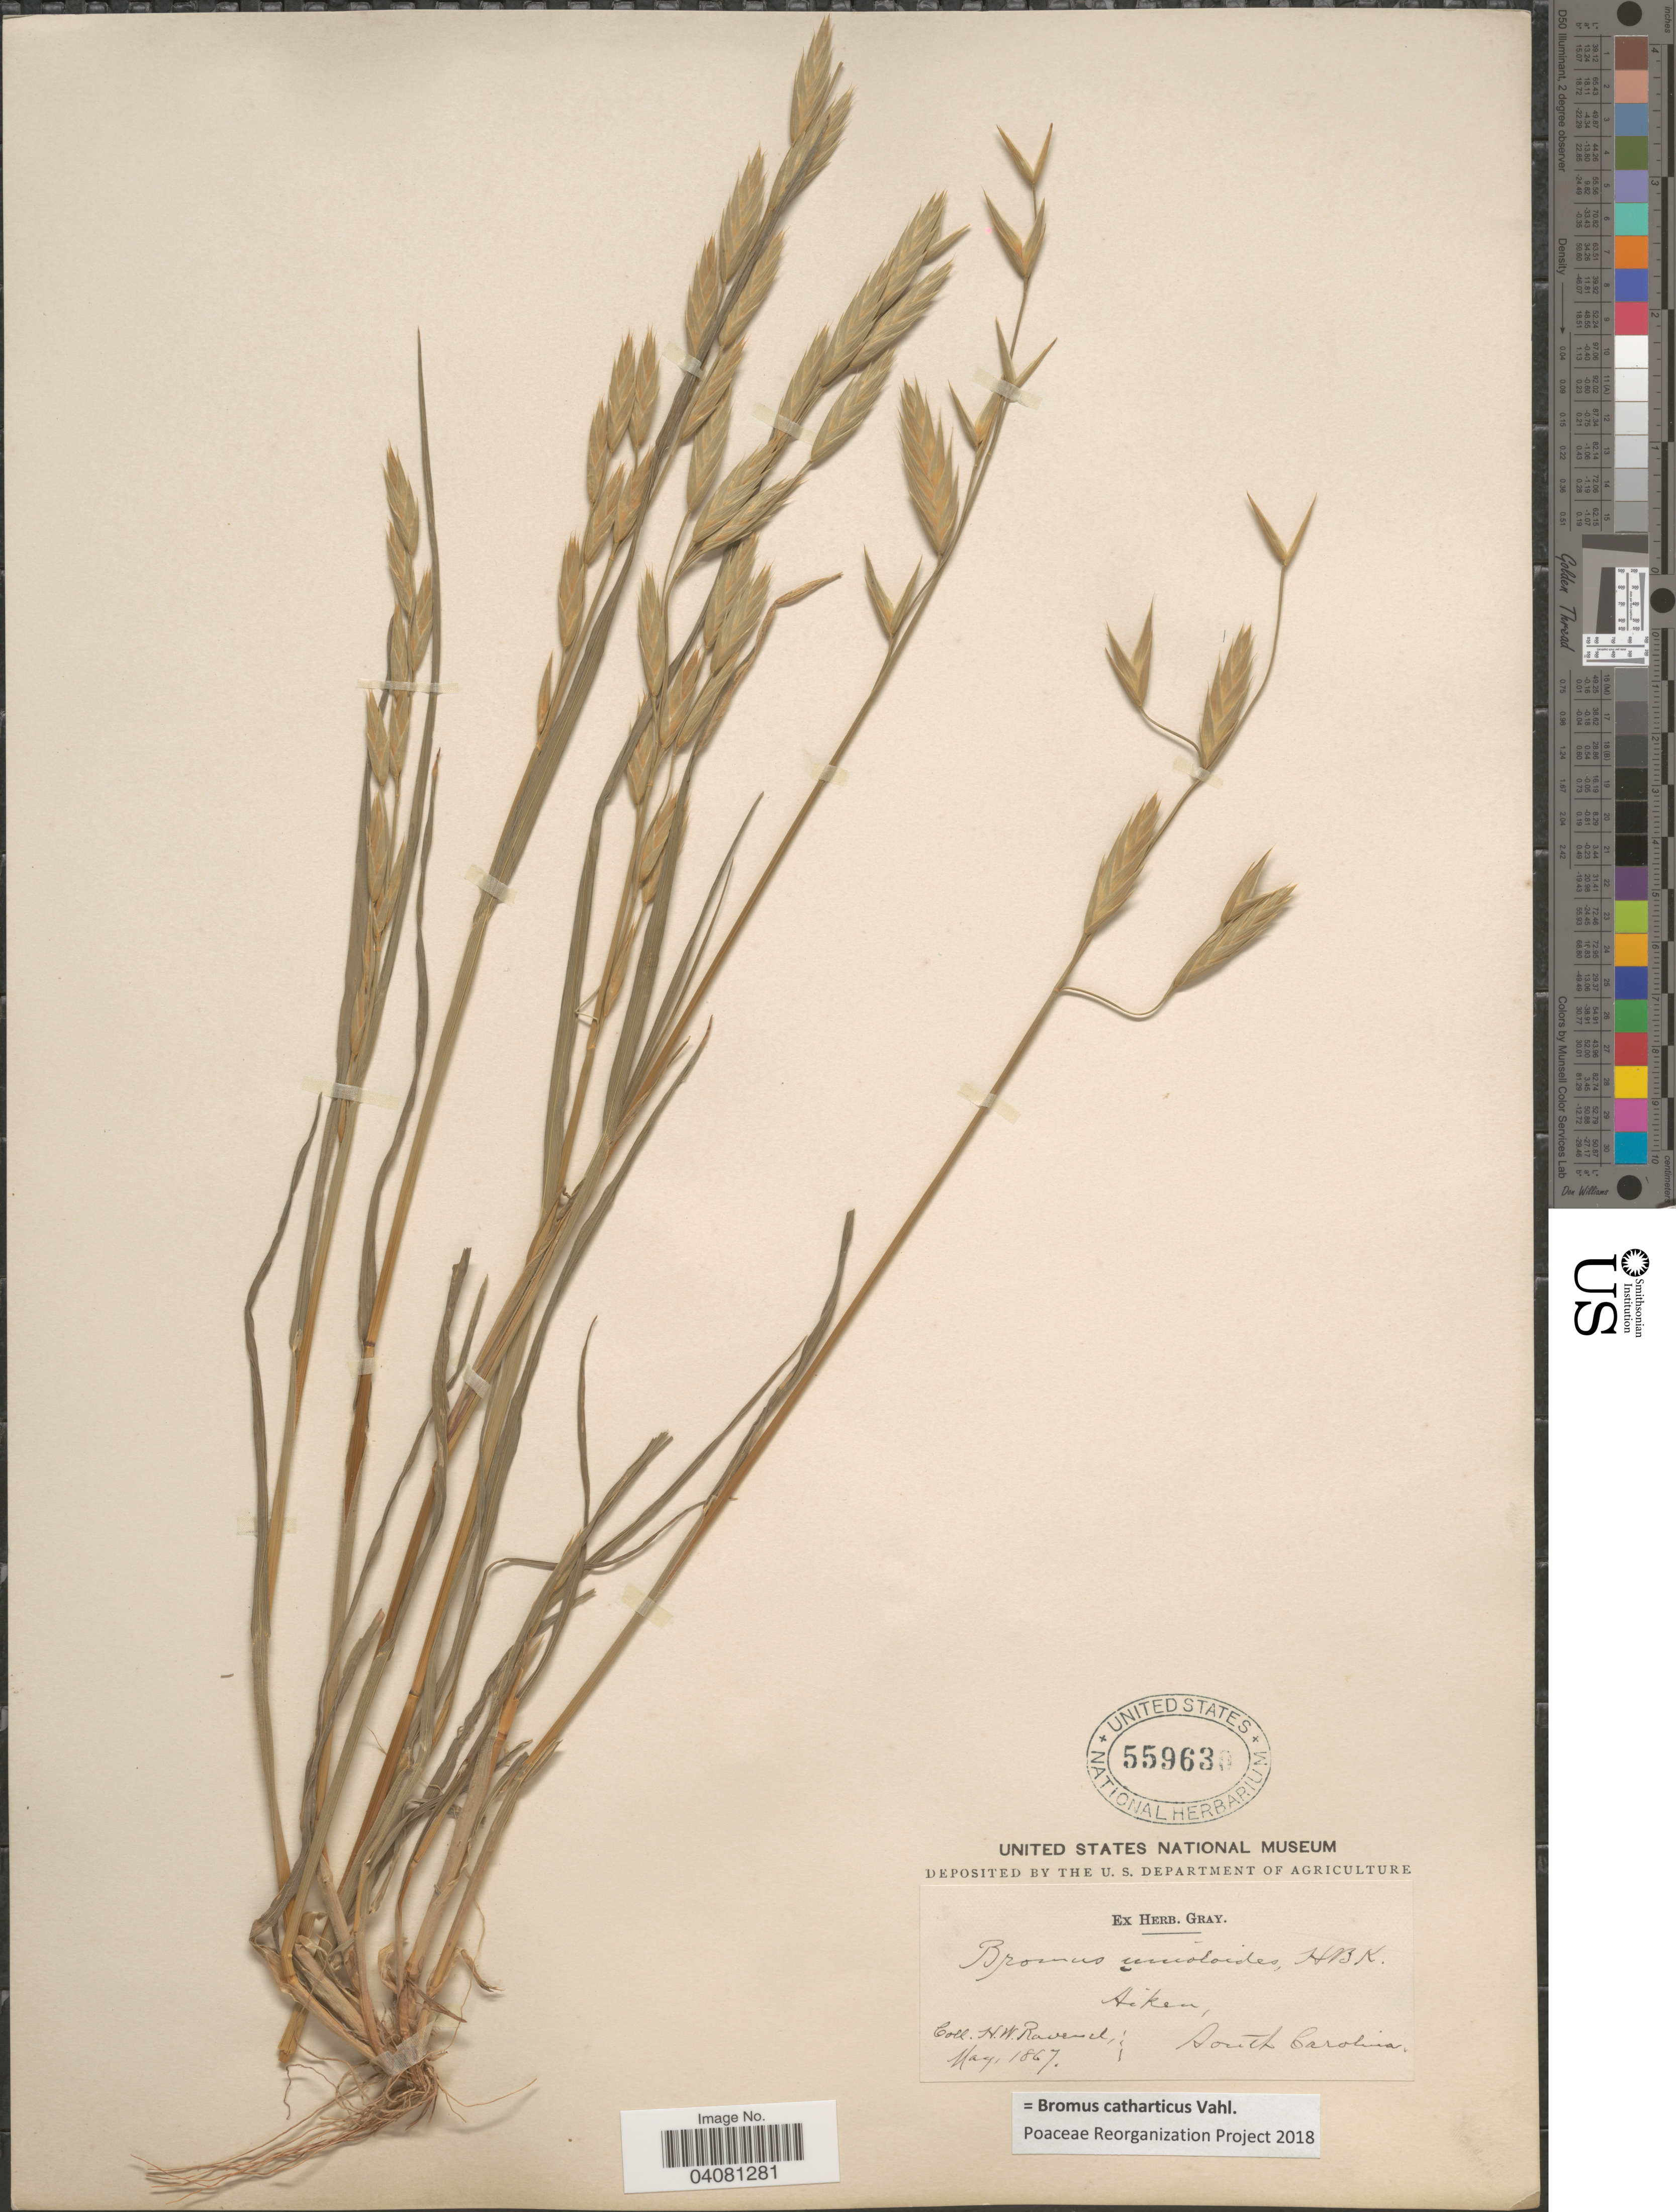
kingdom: Plantae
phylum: Tracheophyta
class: Liliopsida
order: Poales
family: Poaceae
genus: Bromus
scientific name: Bromus catharticus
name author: Vahl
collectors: H. Ravenel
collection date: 1867-05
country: United States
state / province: South Dakota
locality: Aiken.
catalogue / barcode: US 559630